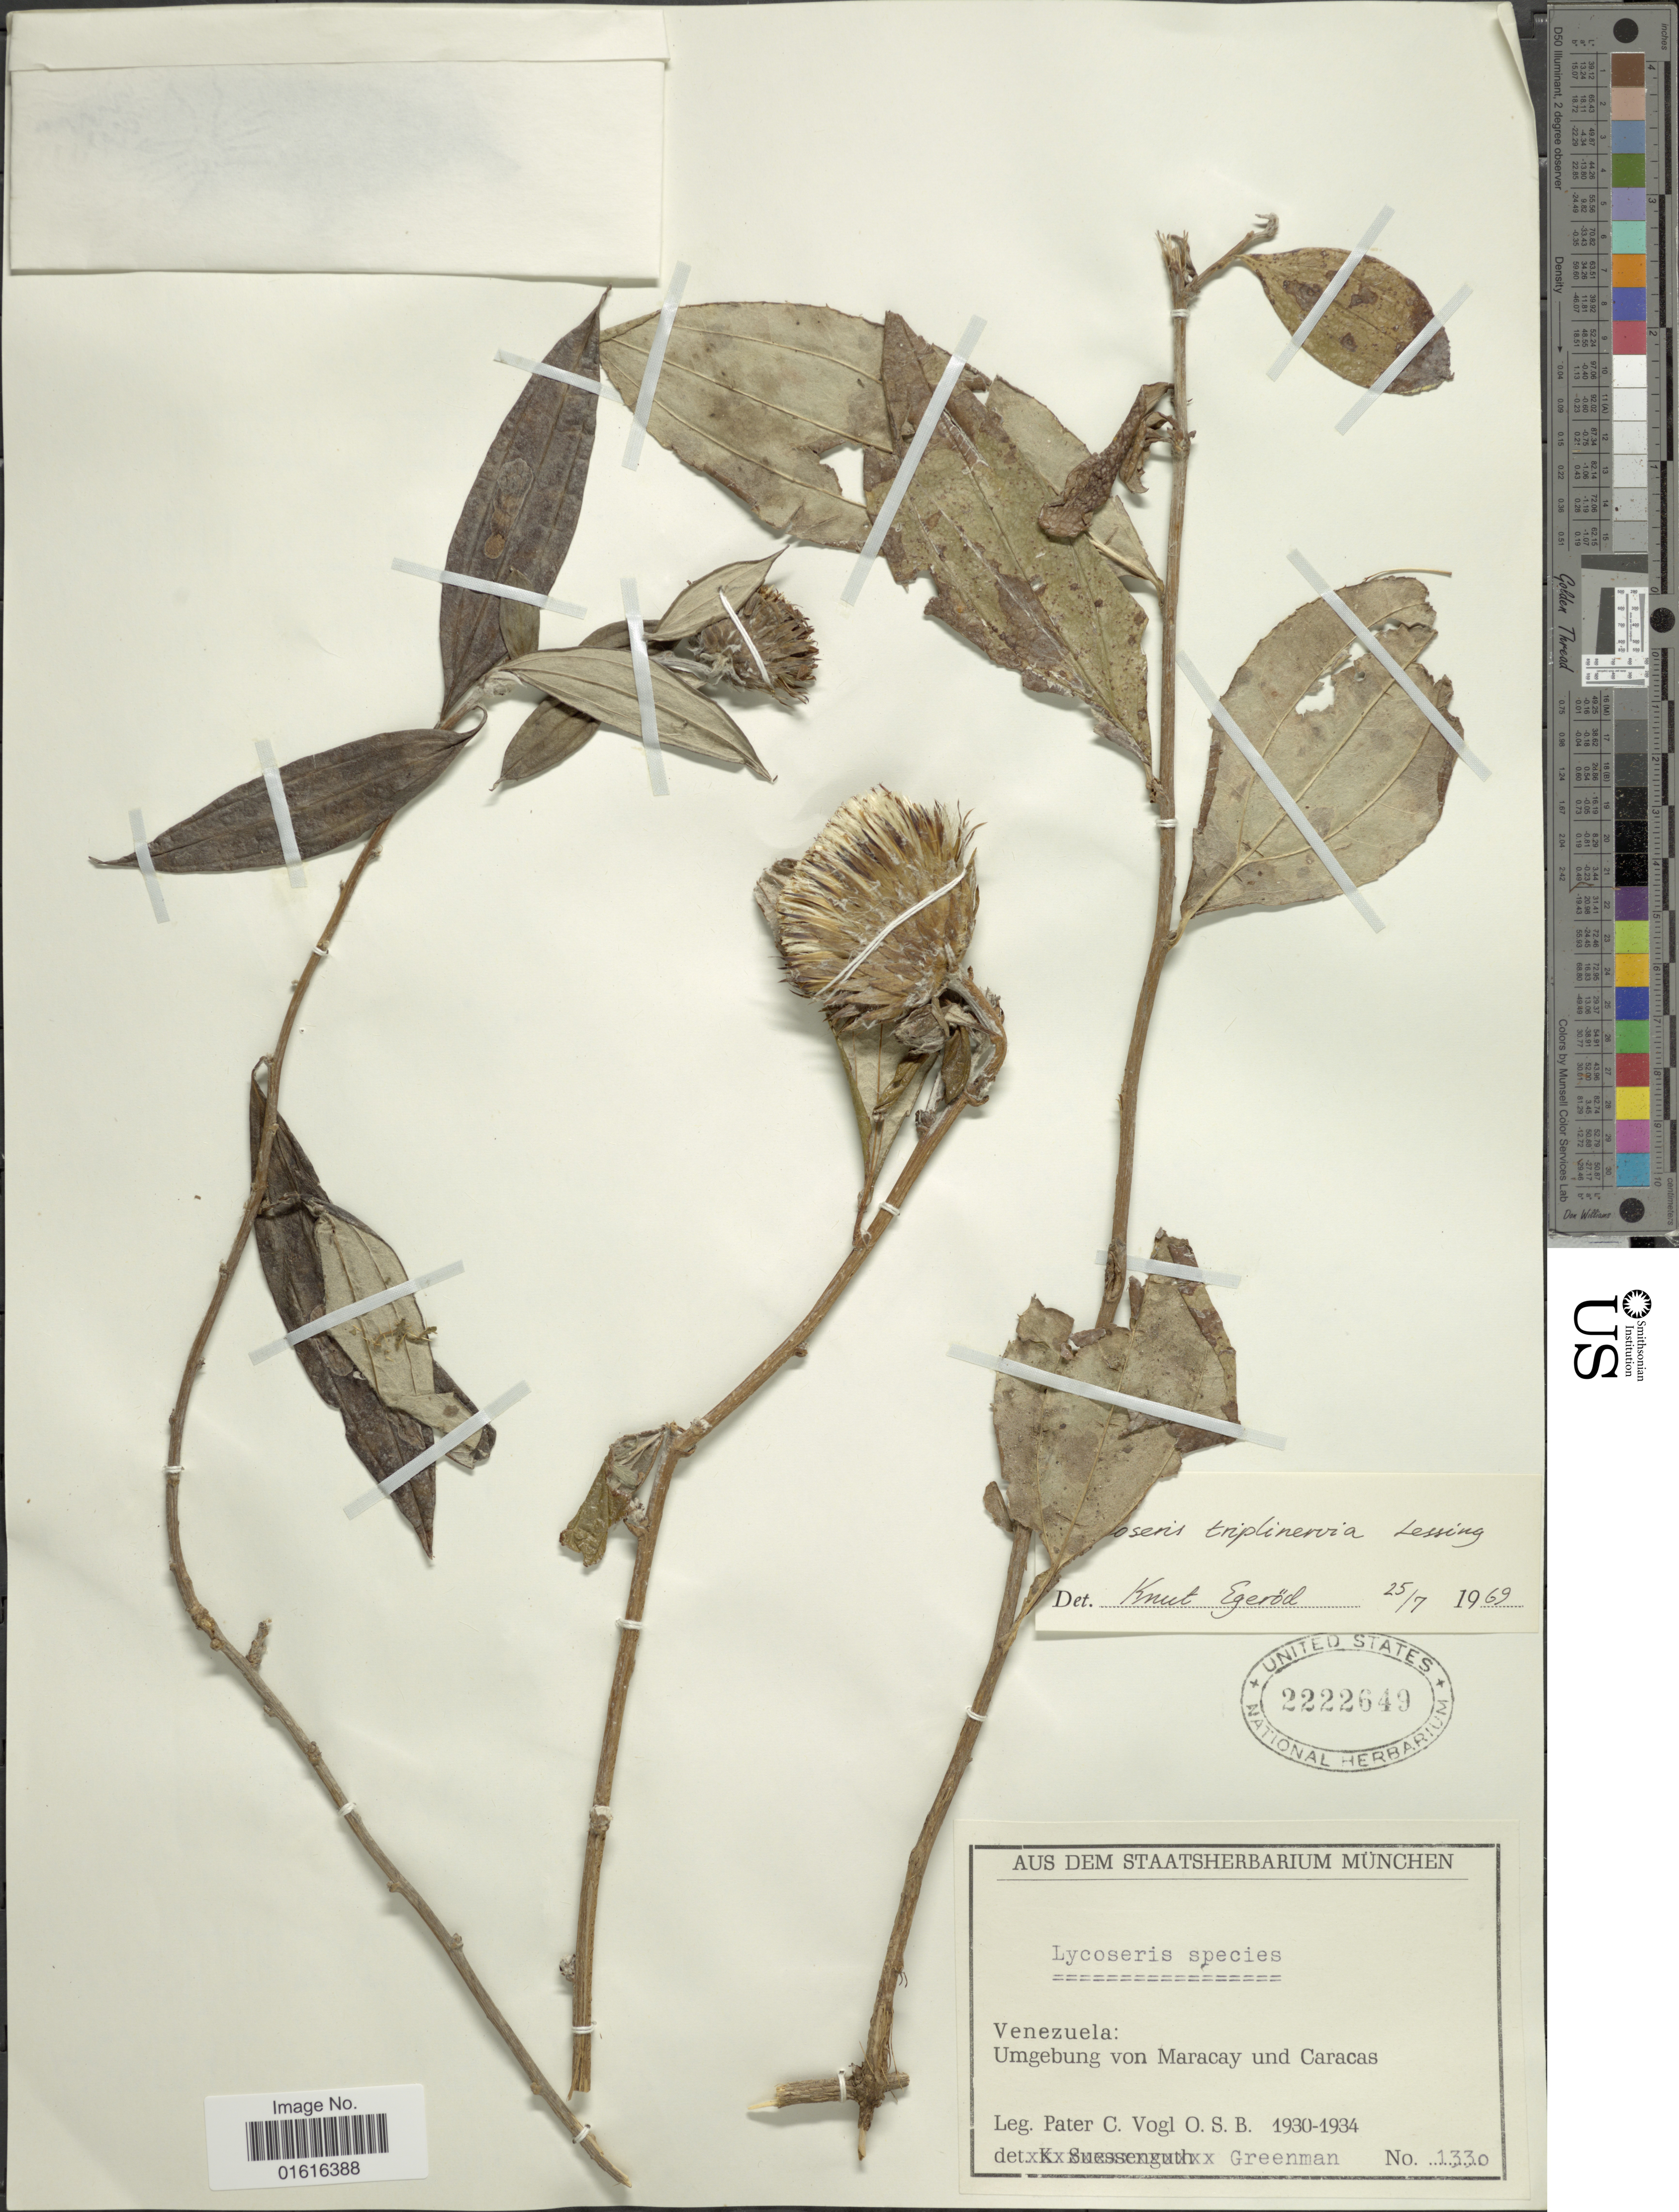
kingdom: Plantae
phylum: Tracheophyta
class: Magnoliopsida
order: Asterales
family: Asteraceae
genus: Lycoseris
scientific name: Lycoseris triplinervia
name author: Less.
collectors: P. C. Vogl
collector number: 1330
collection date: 1930/1934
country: Venezuela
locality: Umgebung von Maracay und Caracas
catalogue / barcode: US 2222649